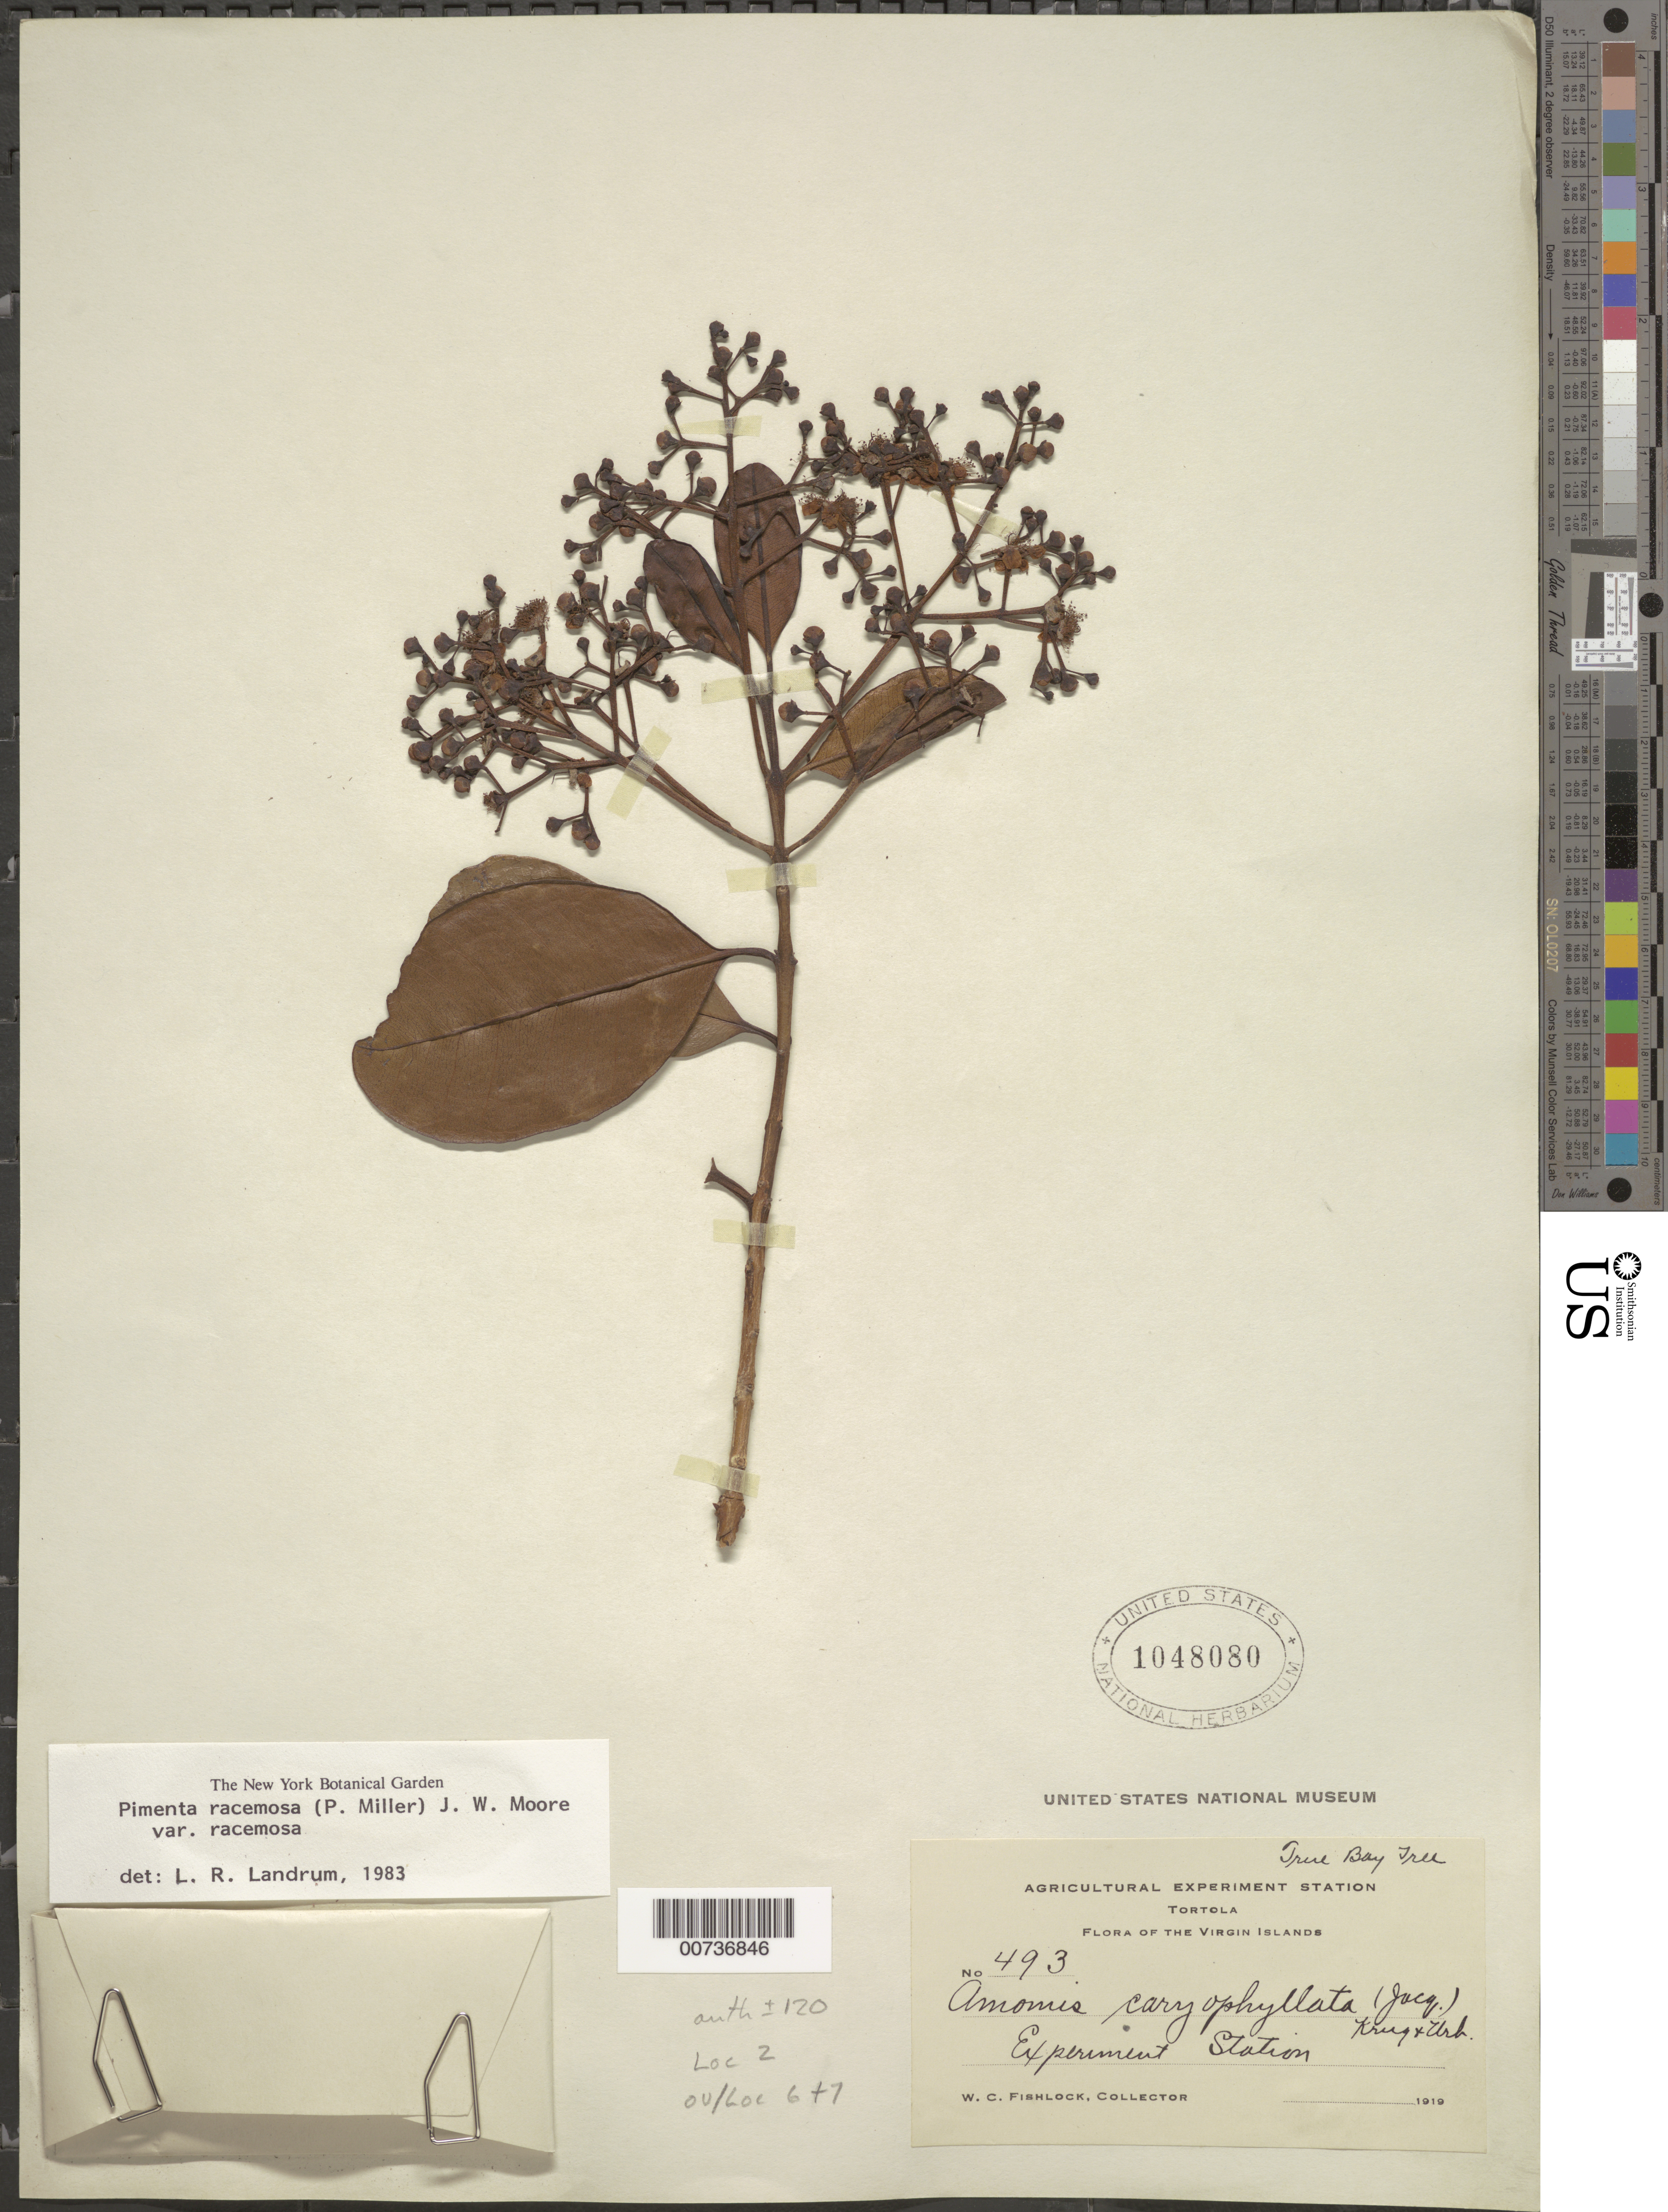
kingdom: Plantae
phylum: Tracheophyta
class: Magnoliopsida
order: Myrtales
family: Myrtaceae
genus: Pimenta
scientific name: Pimenta racemosa var. racemosa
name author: (Mill.) J.W. Moore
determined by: Landrum, L. R.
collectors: W. Fishlock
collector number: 493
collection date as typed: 1919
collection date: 1919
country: British Virgin Islands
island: Tortola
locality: Experiment Station, True Bay tree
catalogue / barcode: US 1048080